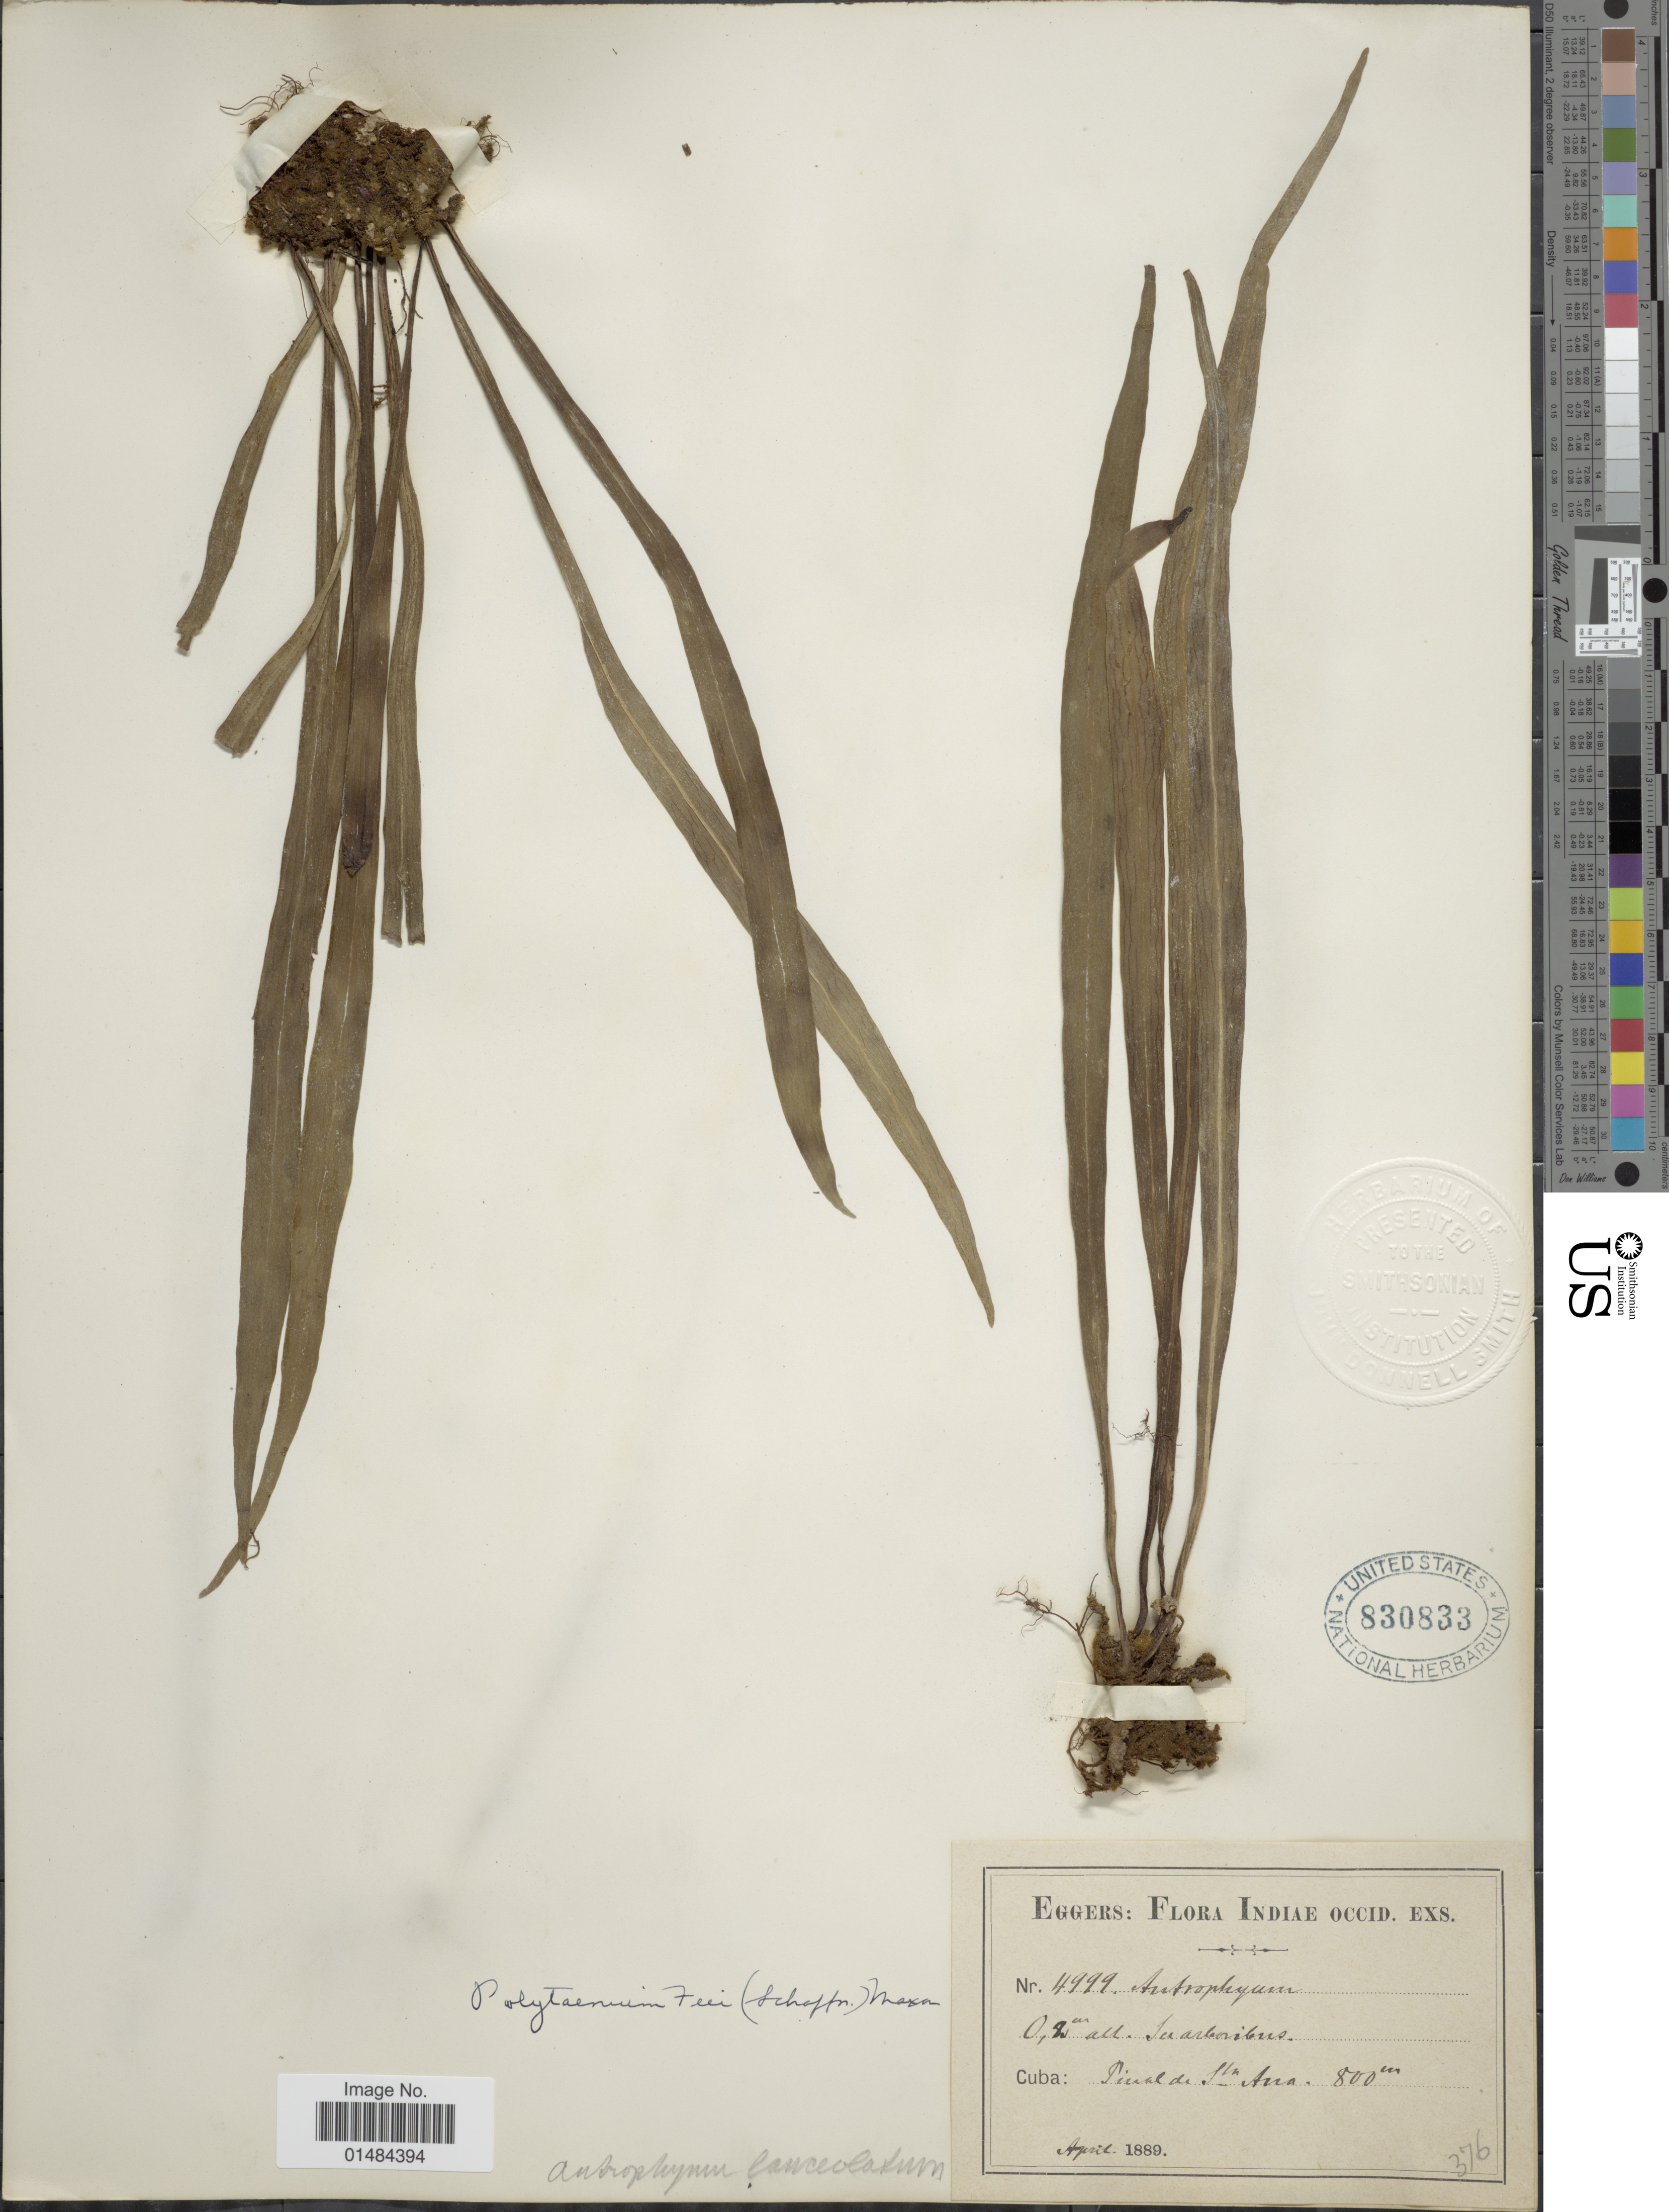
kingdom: Plantae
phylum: Tracheophyta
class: Polypodiopsida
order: Polypodiales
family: Pteridaceae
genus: Polytaenium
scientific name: Polytaenium lanceolatum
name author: (L.) Desv.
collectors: -. Eggers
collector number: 4999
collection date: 1889-04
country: Cuba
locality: Cuba, Indiae Occid,, Pinal de Sta Ana.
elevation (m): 800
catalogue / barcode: US 830833